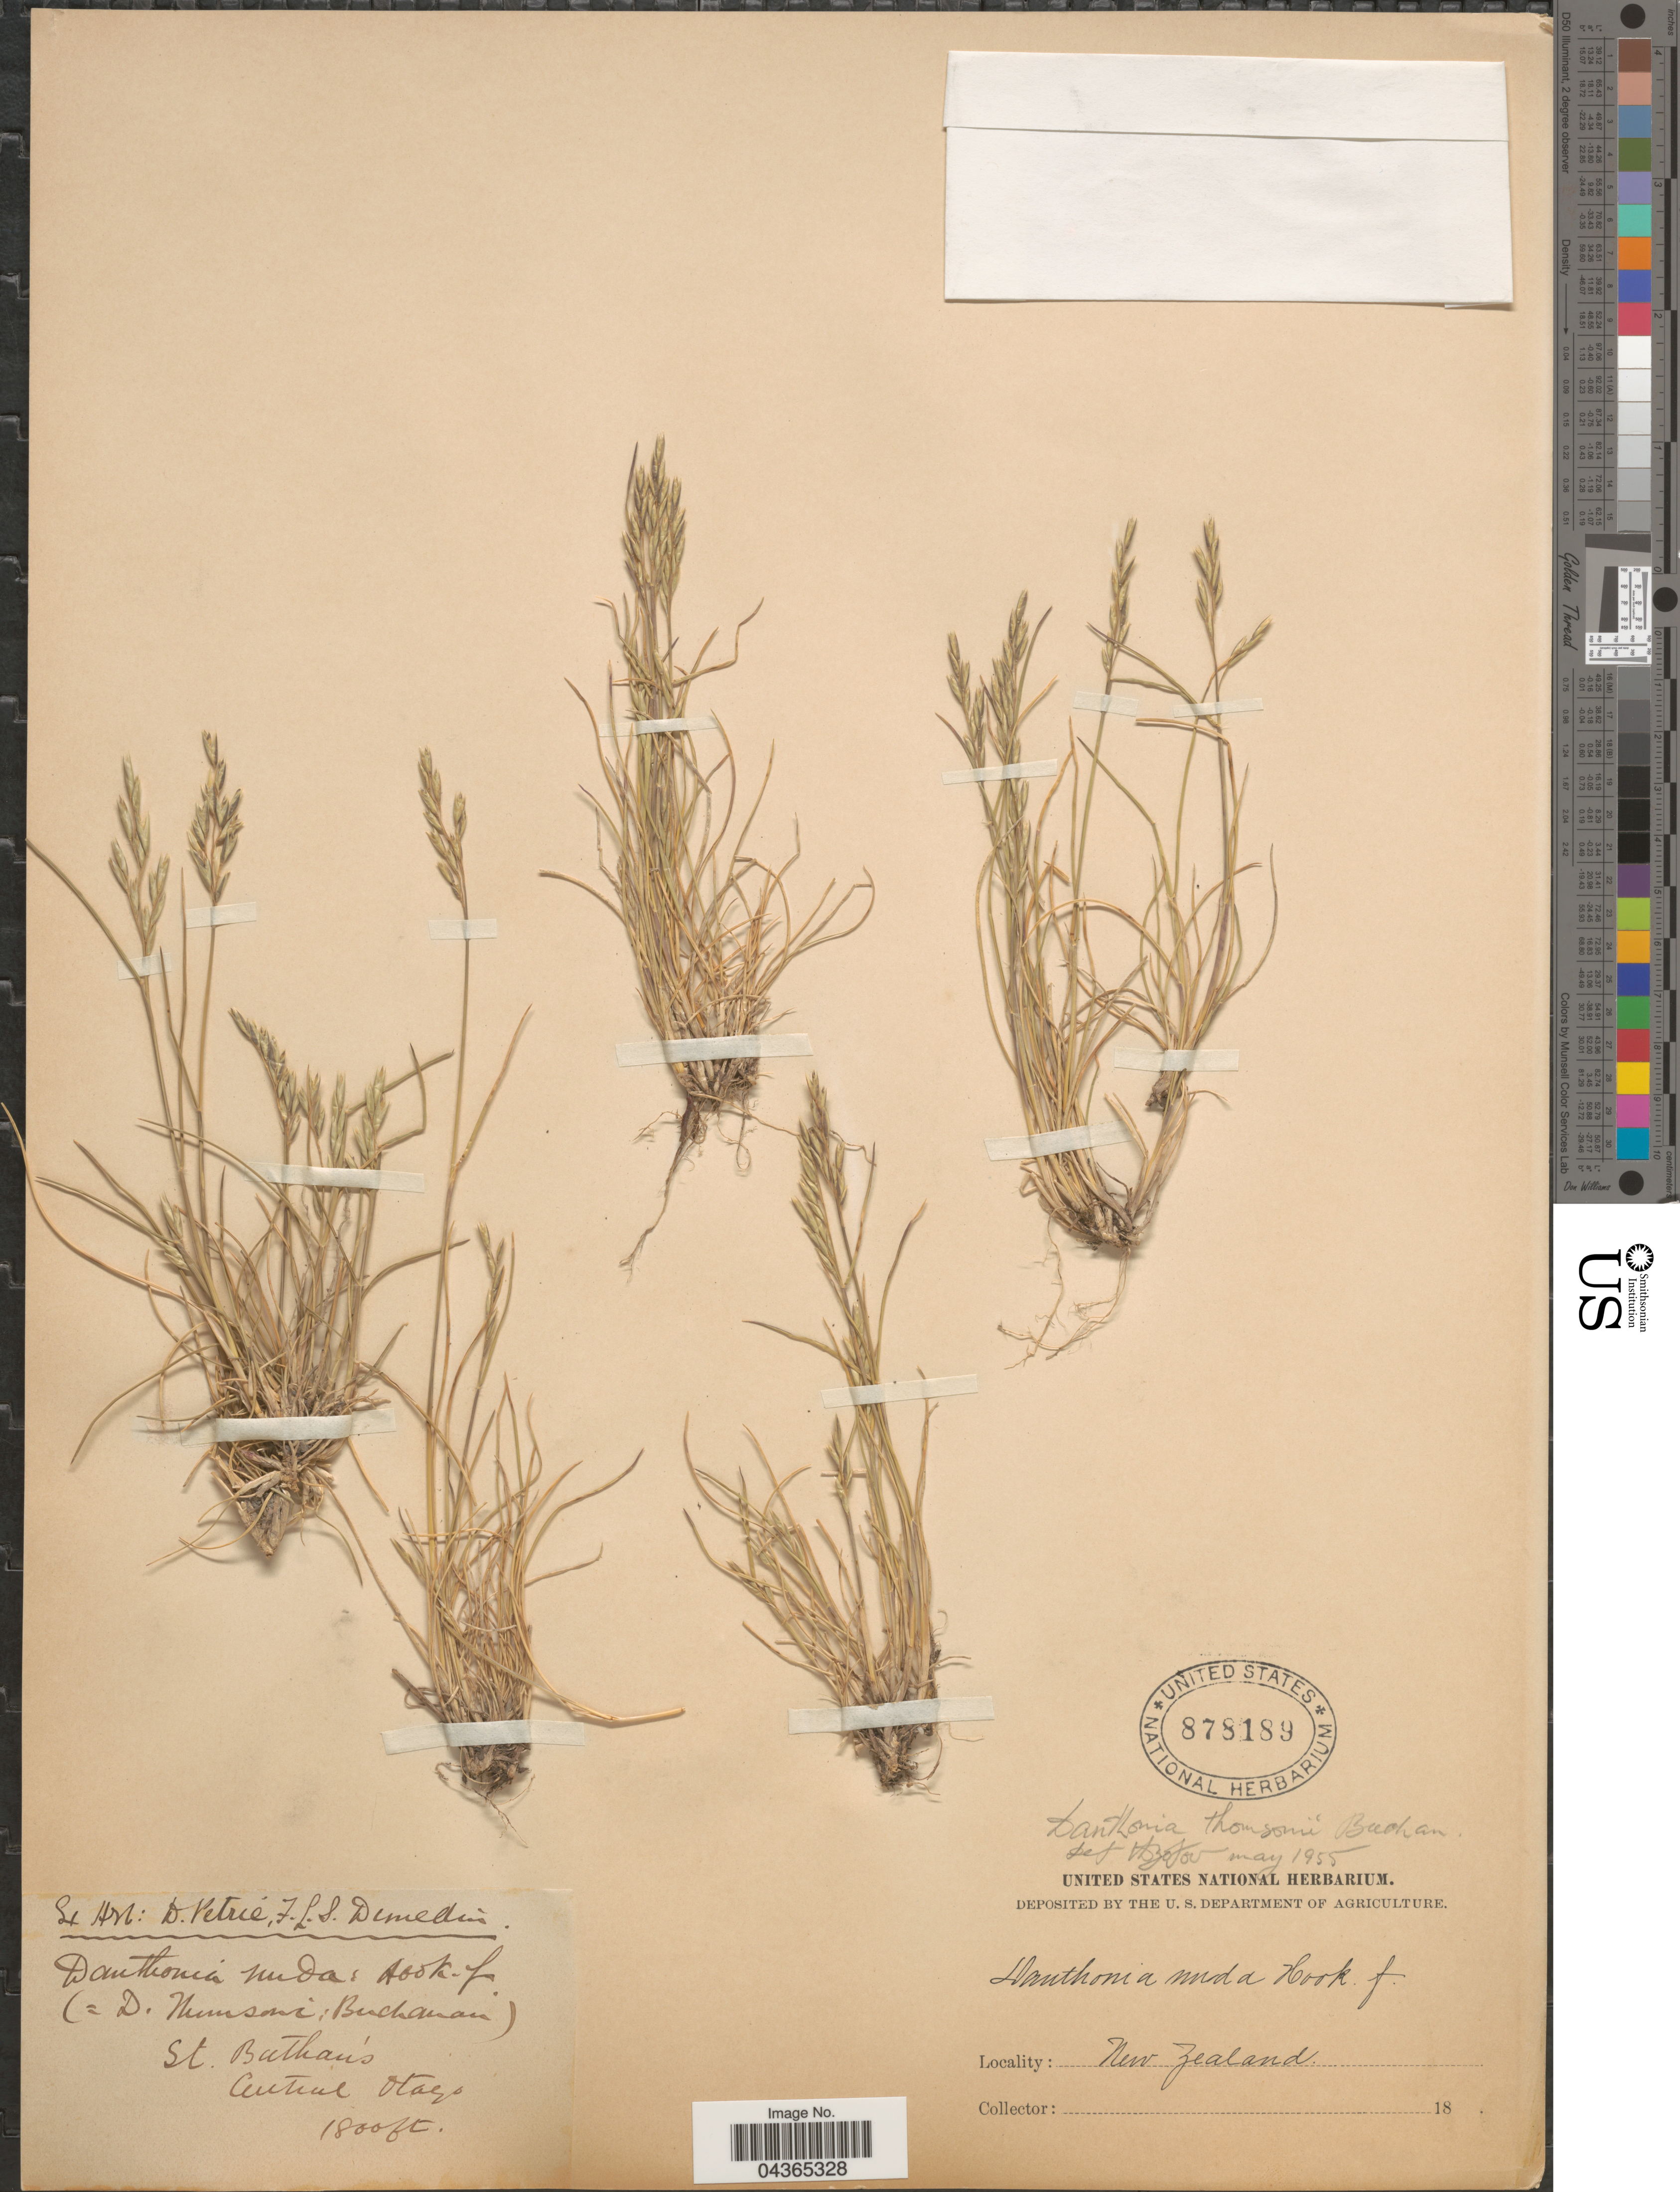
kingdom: Plantae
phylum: Tracheophyta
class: Liliopsida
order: Poales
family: Poaceae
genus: Rytidosperma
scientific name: Rytidosperma thomsonii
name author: (Buchanan) Connor & Edgar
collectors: D. Petrie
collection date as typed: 18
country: New Zealand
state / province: Otago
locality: St. Bathan's, Central Otago.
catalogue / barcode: US 878189